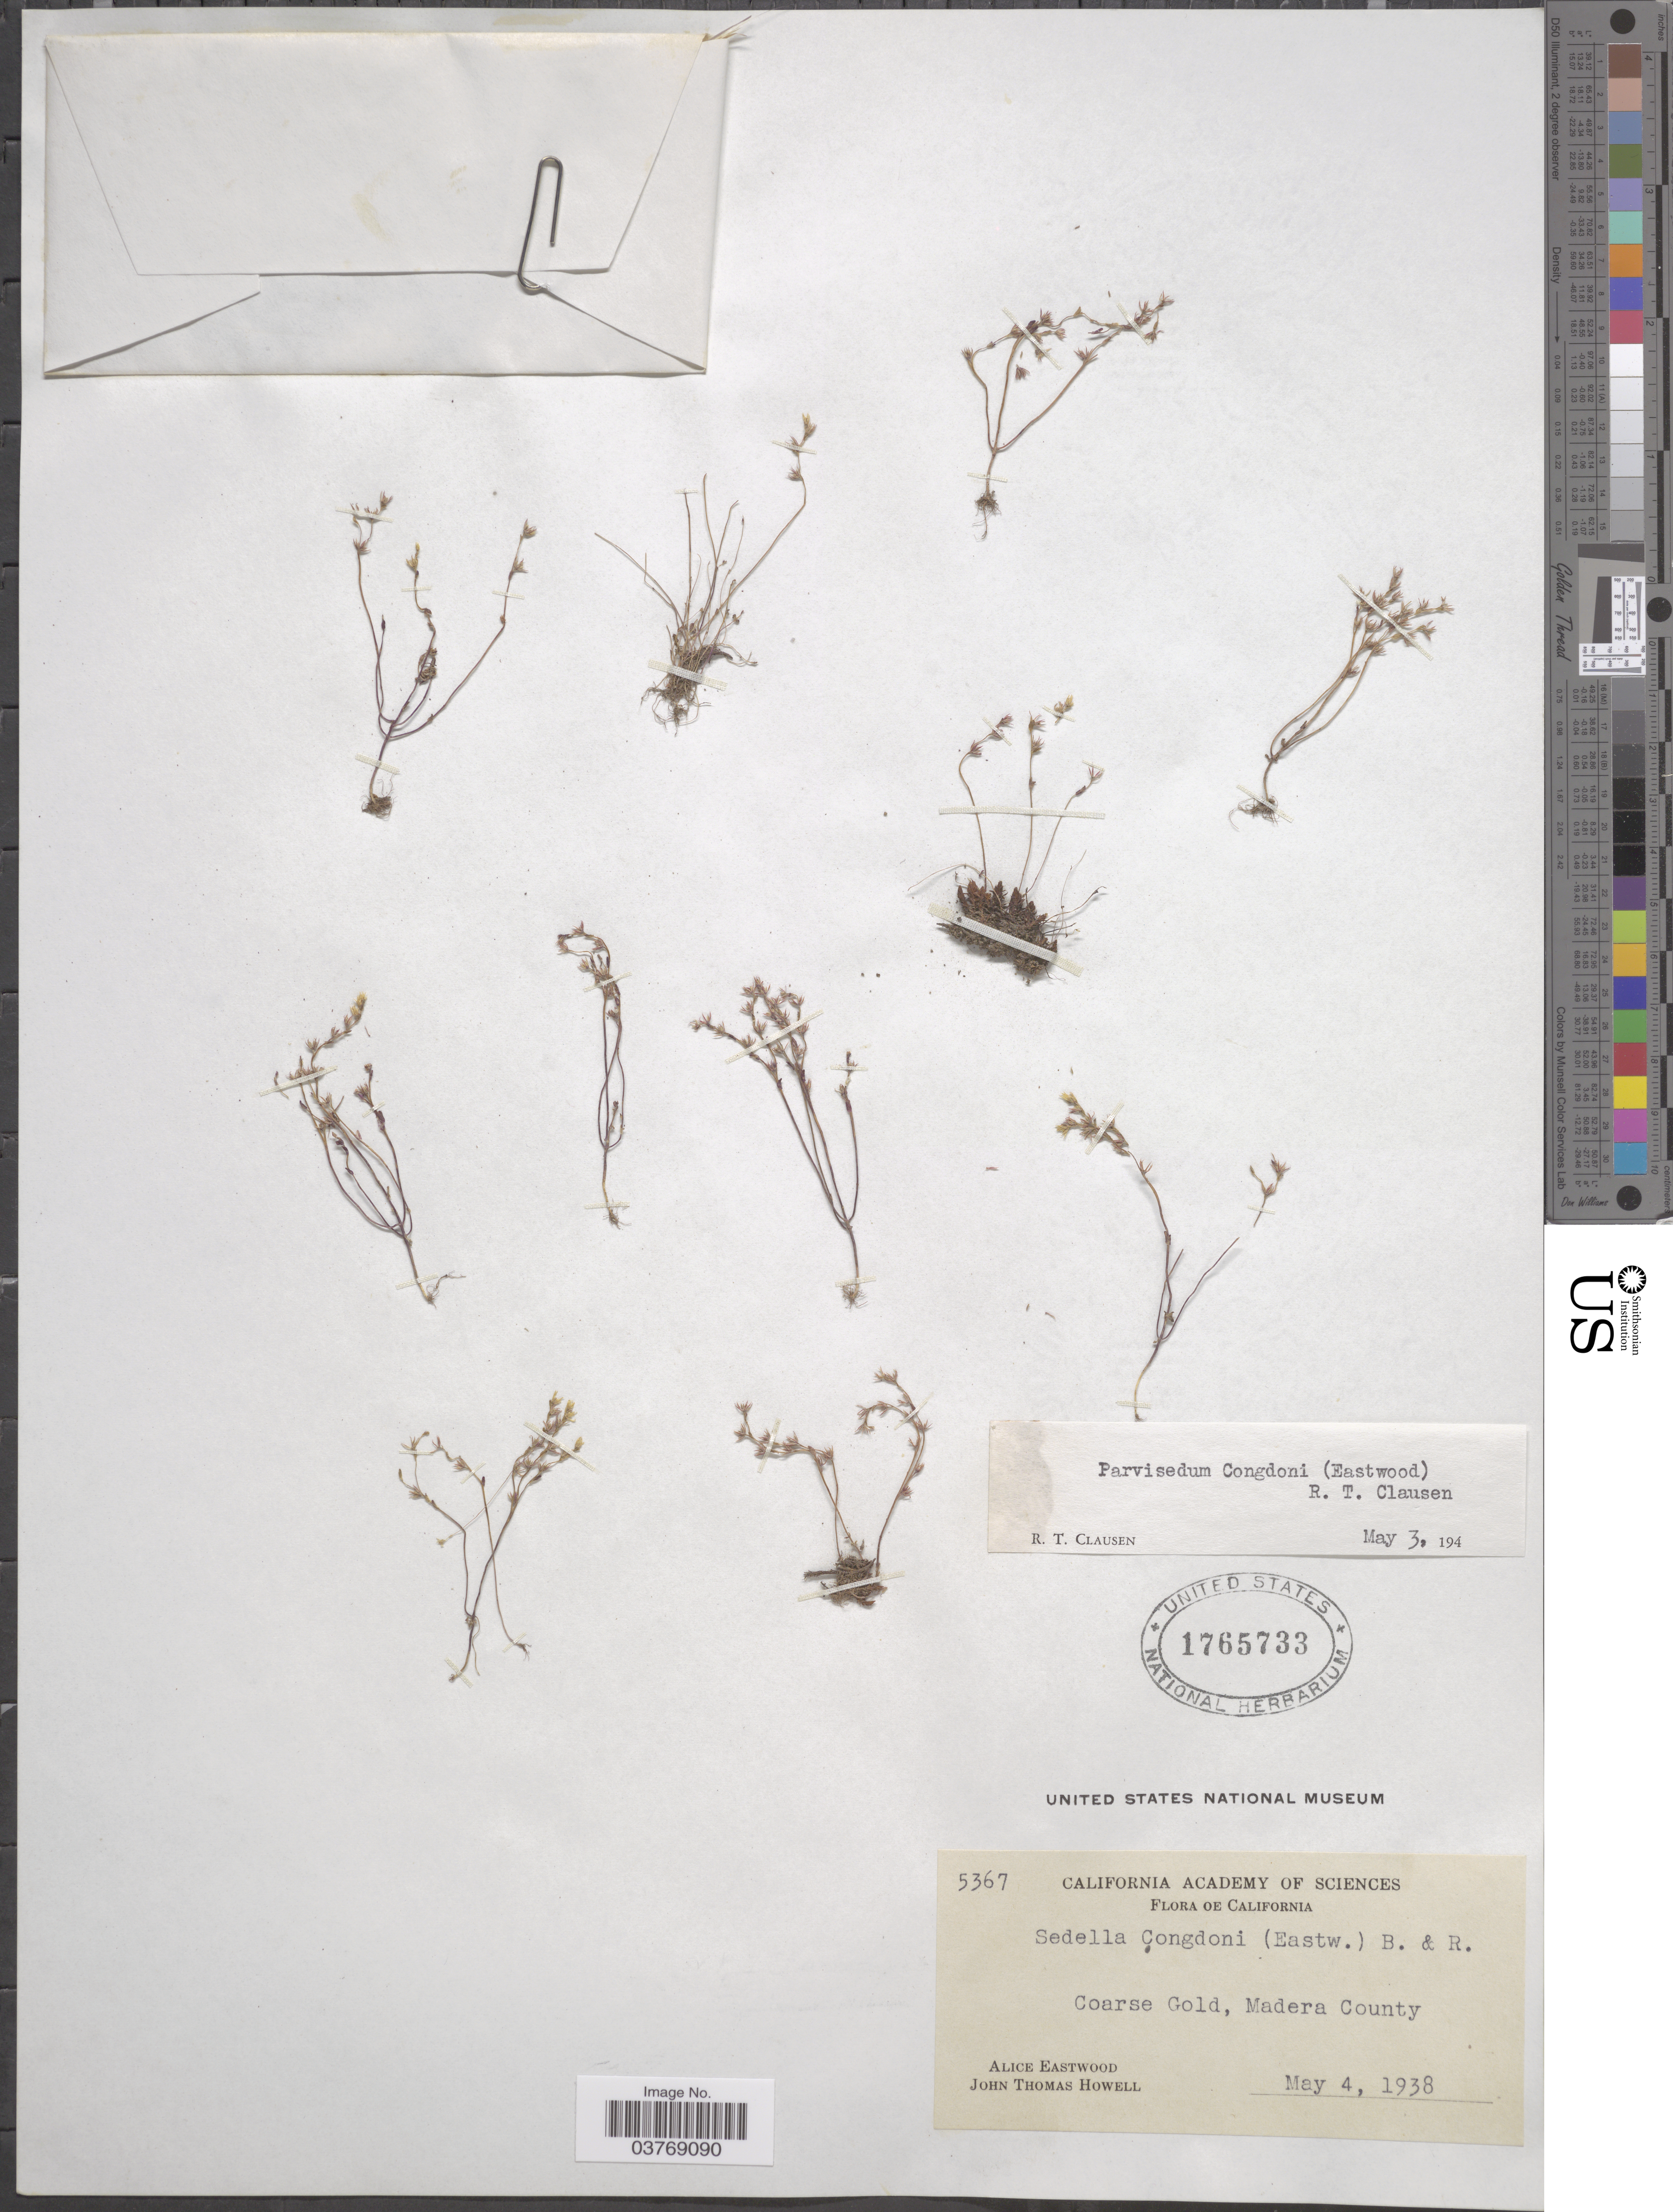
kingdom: Plantae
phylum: Tracheophyta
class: Magnoliopsida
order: Saxifragales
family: Crassulaceae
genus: Sedella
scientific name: Sedella congdonii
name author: (Eastw.) Britton & Rose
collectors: A. Eastwood & J. T. Howell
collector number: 5367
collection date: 1938-05-04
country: United States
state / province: California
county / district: Madera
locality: Coarse Gold, Madera County.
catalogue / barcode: US 1765733